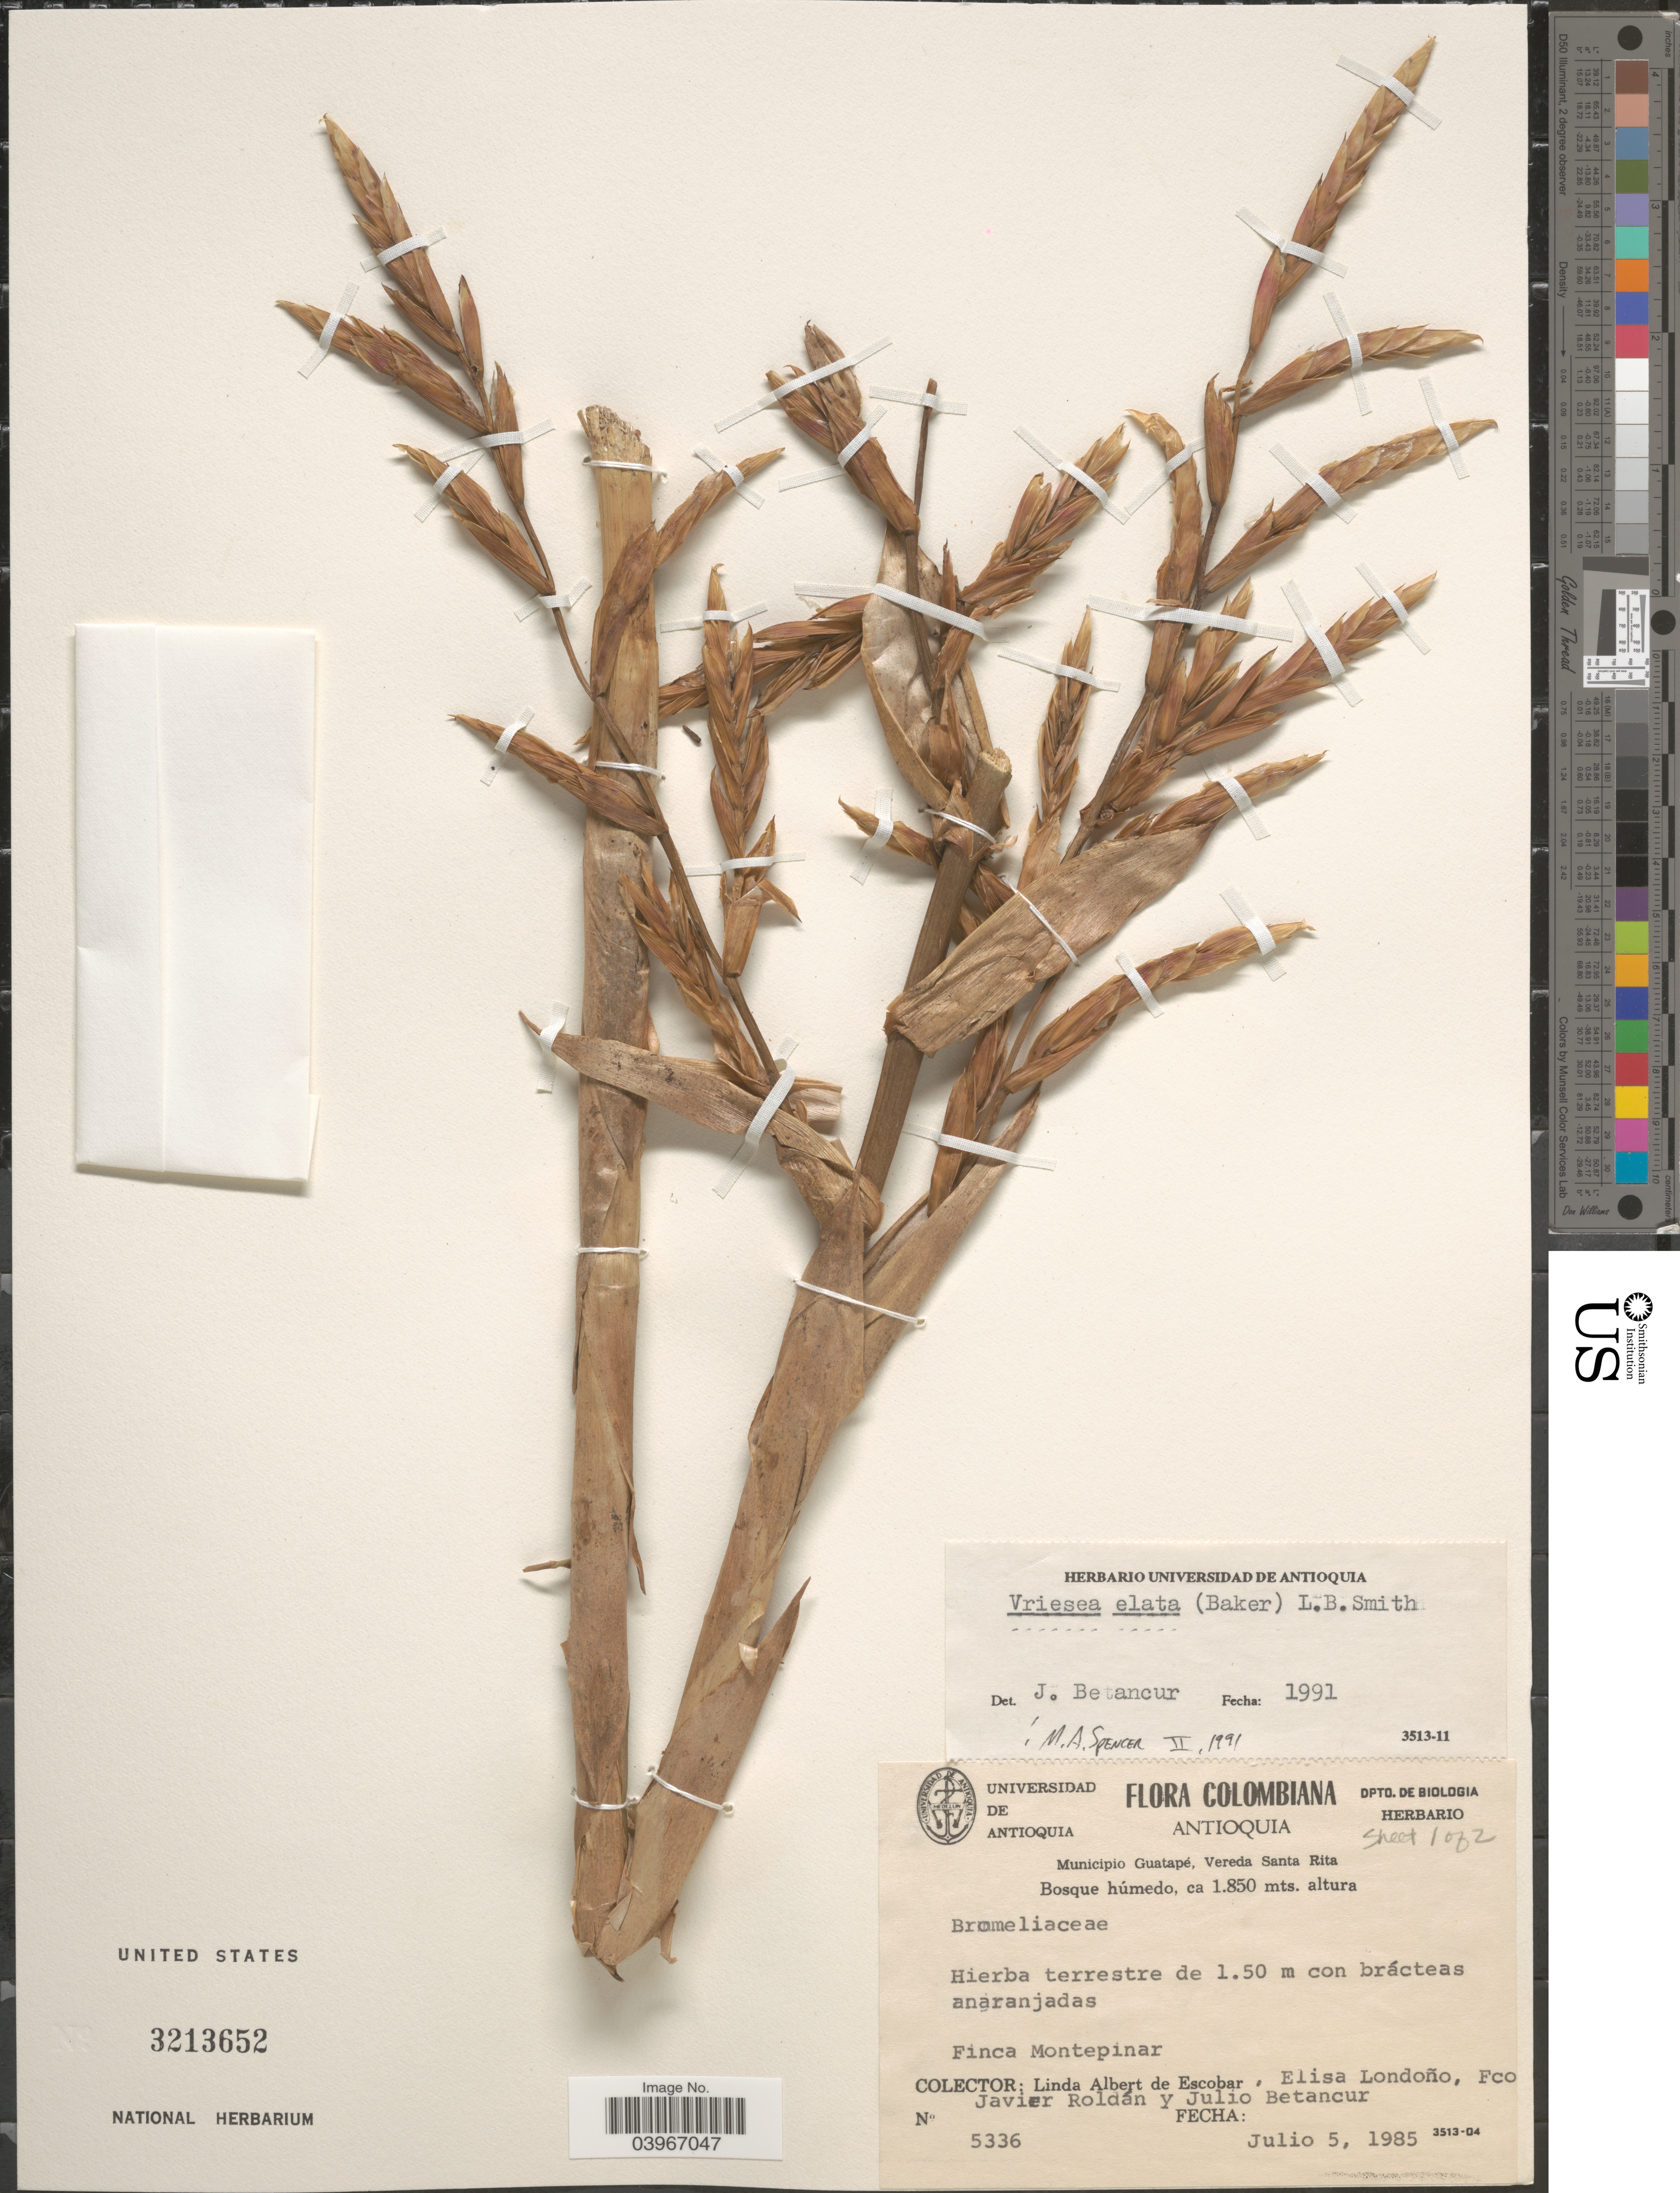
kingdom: Plantae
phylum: Tracheophyta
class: Liliopsida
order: Poales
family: Bromeliaceae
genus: Vriesea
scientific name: Vriesea elata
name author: (Baker) L.B. Sm.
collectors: L. K. de Escobar, E. Londono, F. J. Roldán & J. Betancur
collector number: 5336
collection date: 1985-07-05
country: Colombia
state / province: Antioquia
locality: Municipio Guatapé, Vereda Santa Rita. Finca Montepinar.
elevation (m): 1850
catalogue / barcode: US 3213652